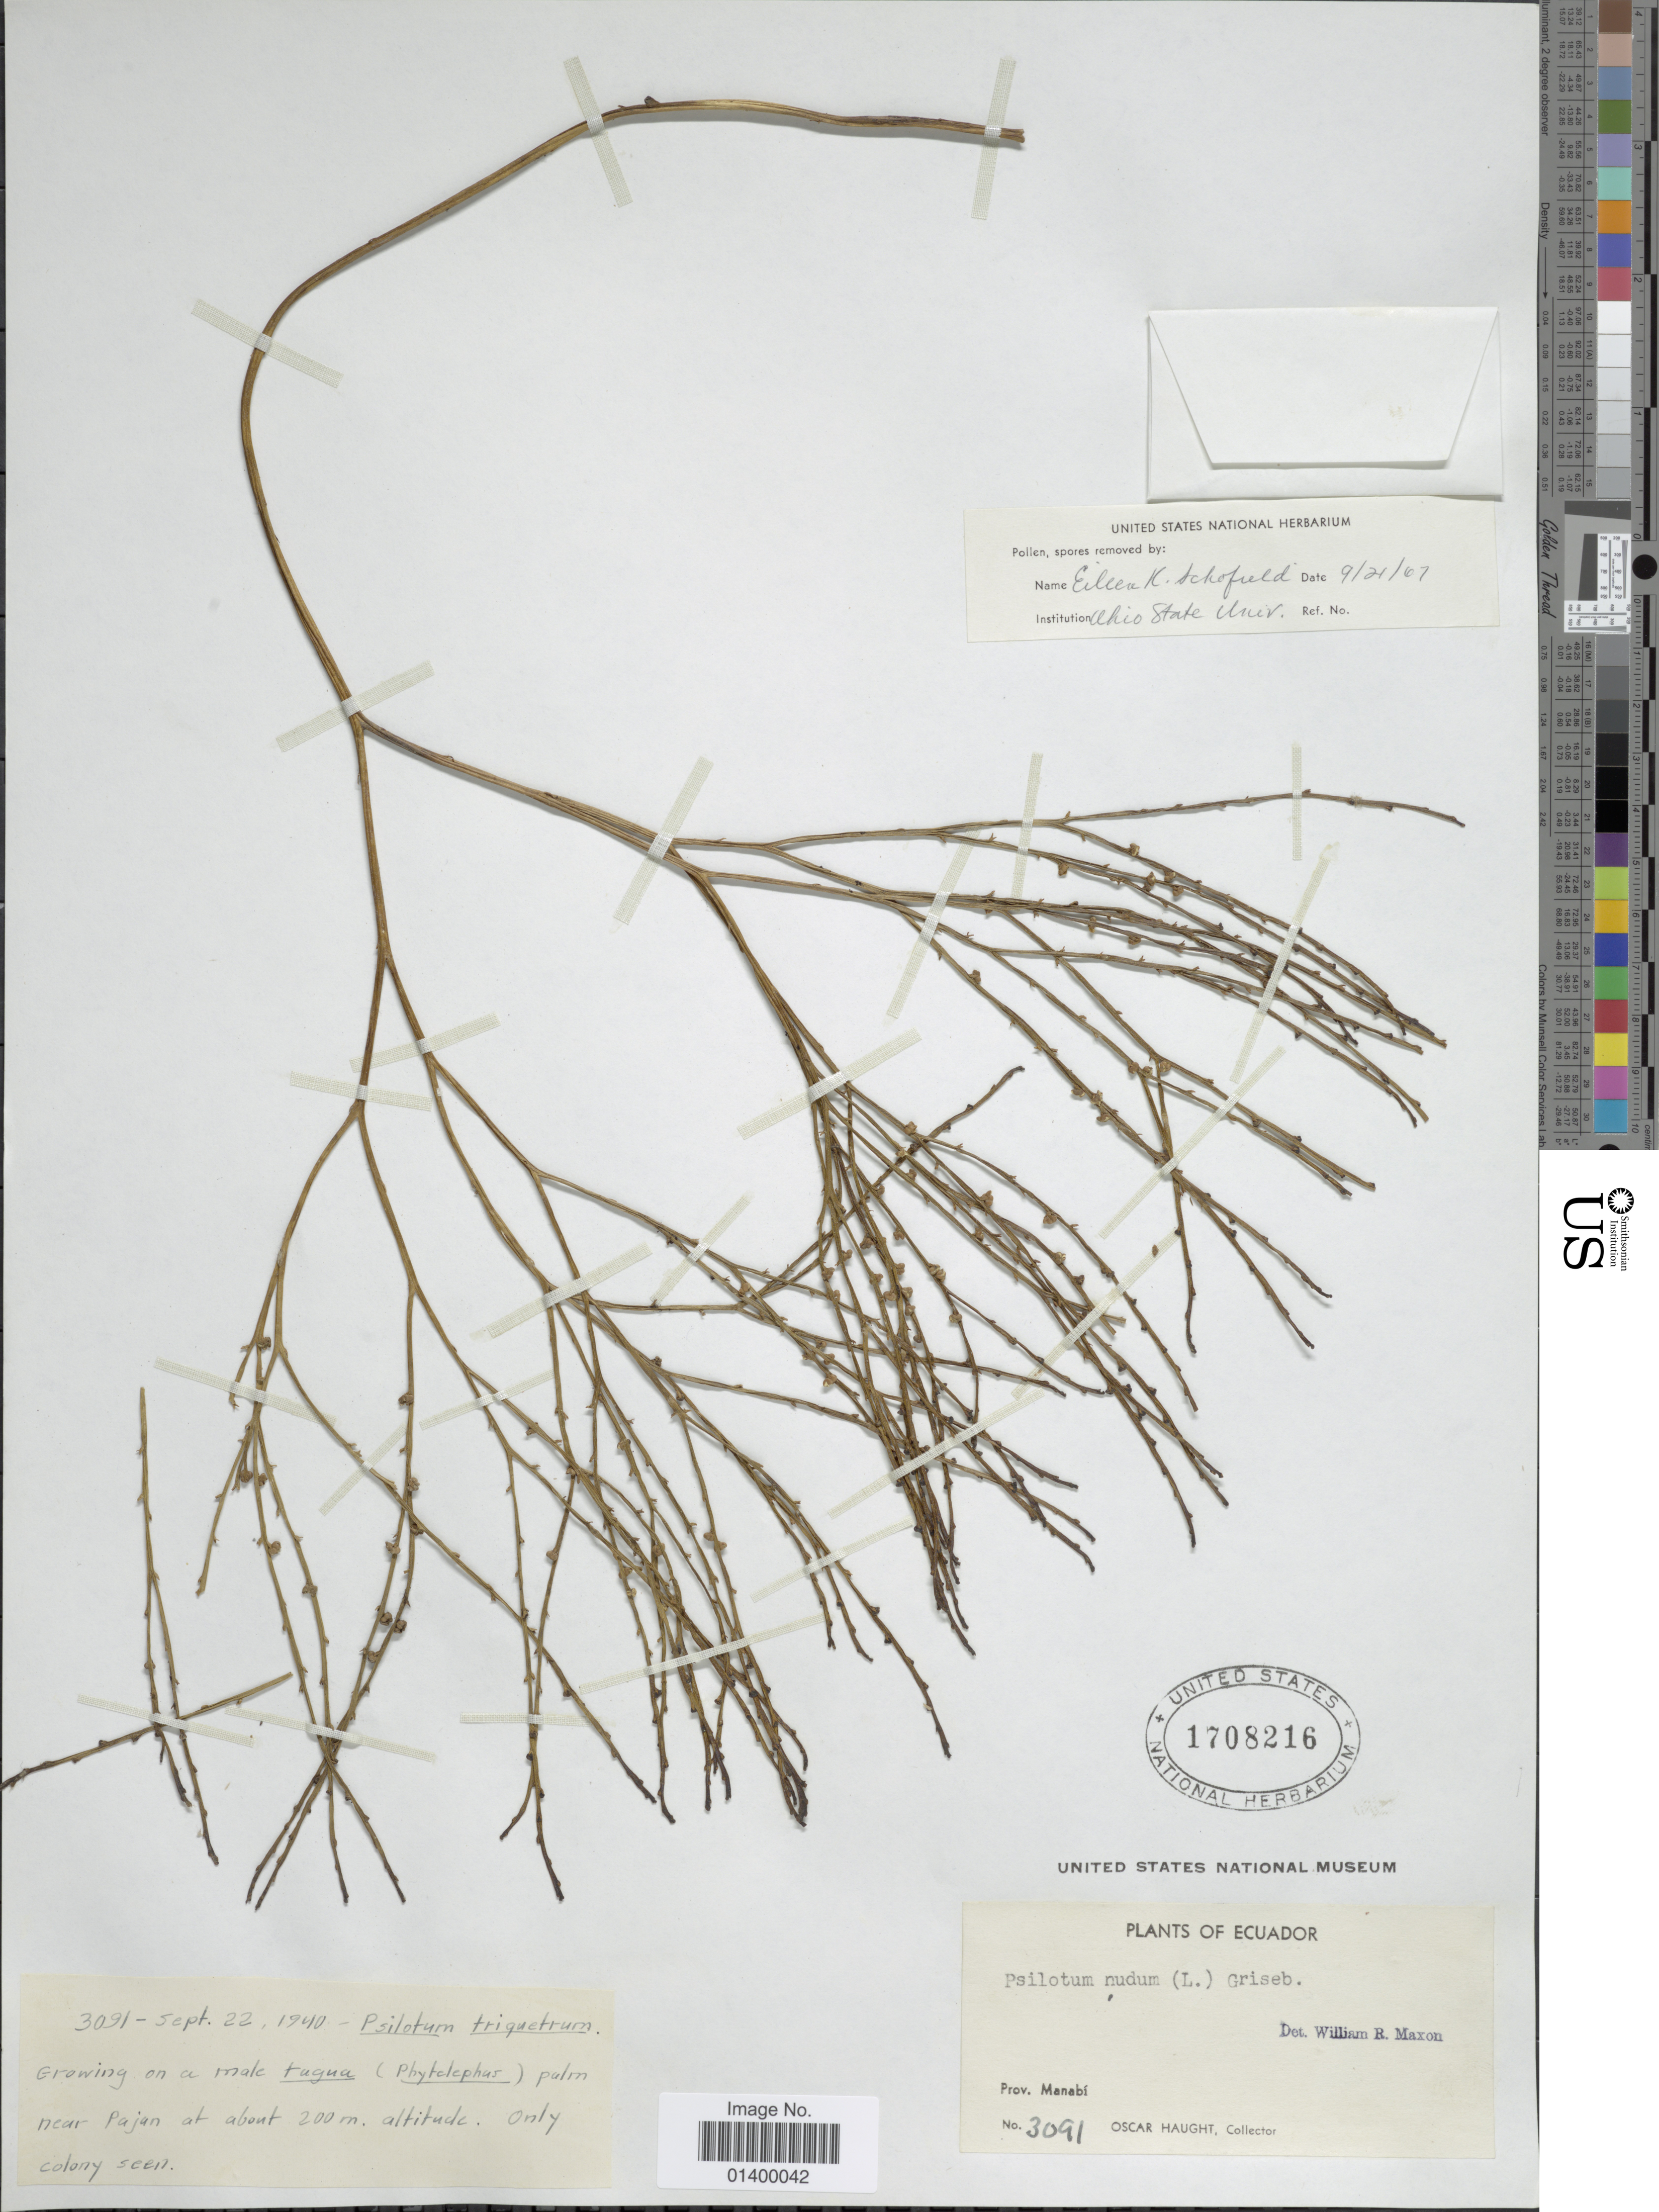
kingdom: Plantae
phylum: Tracheophyta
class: Polypodiopsida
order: Psilotales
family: Psilotaceae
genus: Psilotum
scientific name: Psilotum nudum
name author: (L.) P. Beauv.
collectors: O. L. Haught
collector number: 3091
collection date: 1940-09-22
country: Ecuador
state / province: Manabí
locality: Near Pajan.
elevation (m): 200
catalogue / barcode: US 1708216